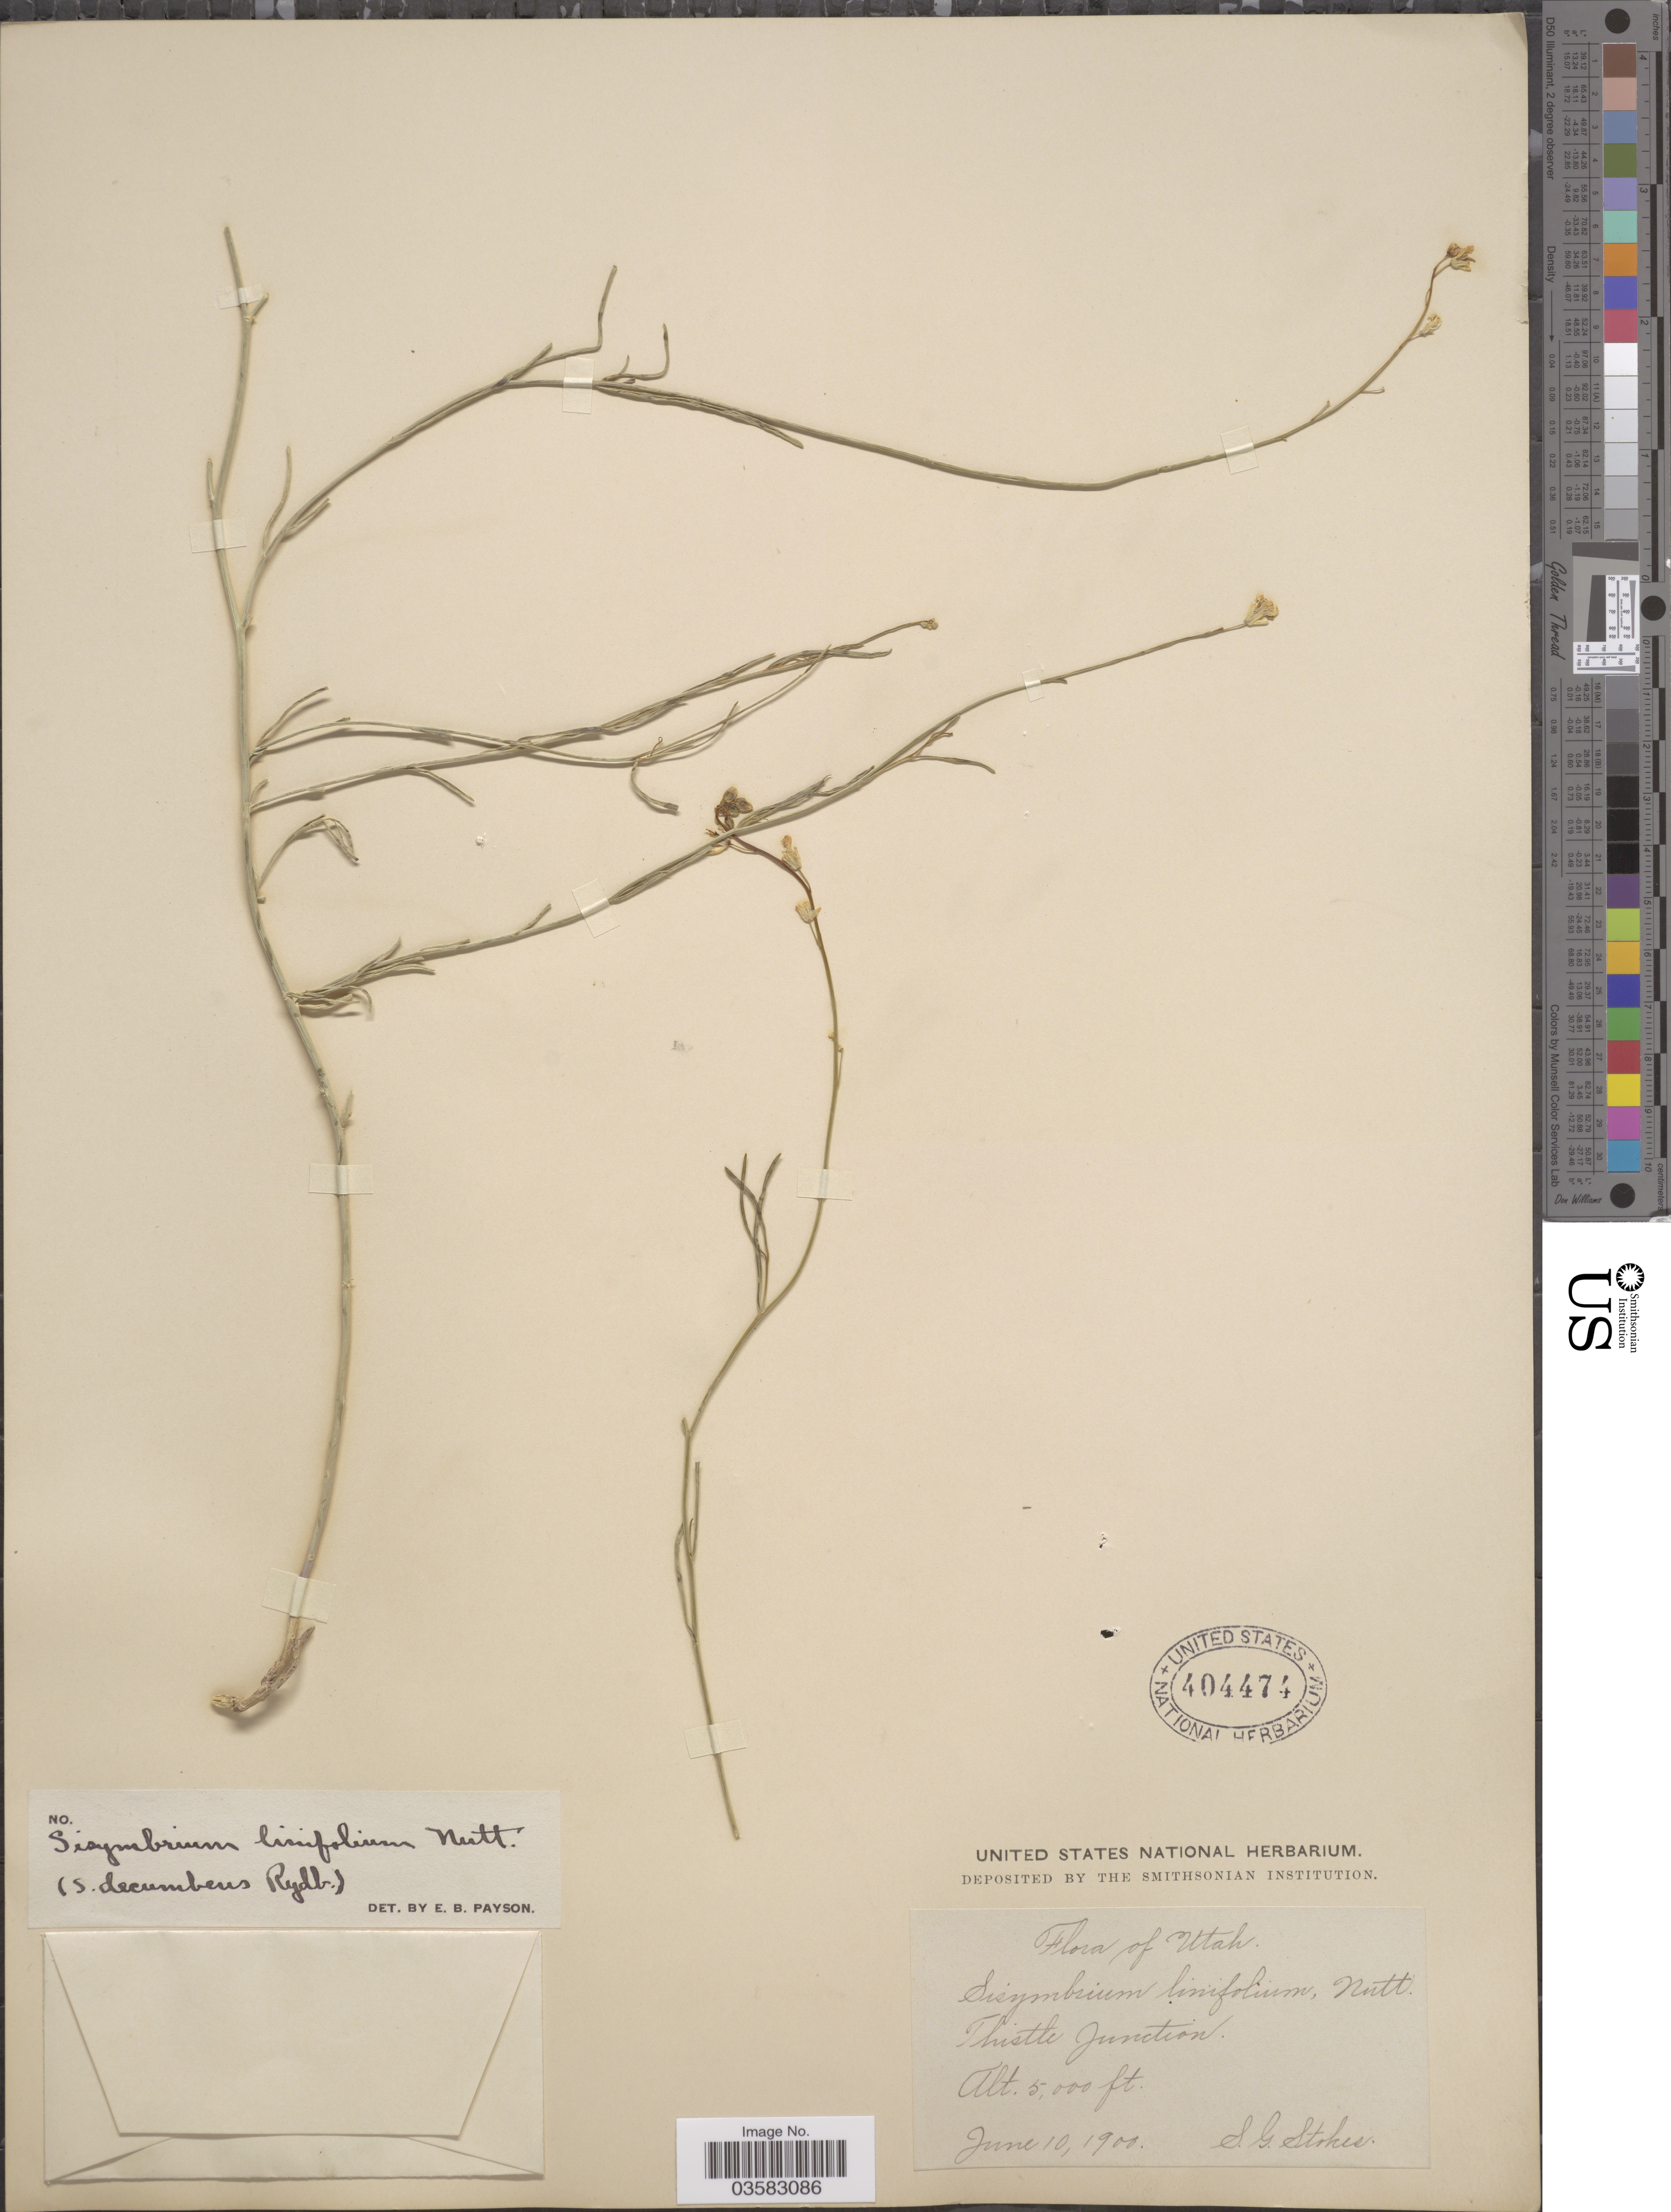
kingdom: Plantae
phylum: Tracheophyta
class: Magnoliopsida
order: Brassicales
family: Brassicaceae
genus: Sisymbrium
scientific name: Sisymbrium linifolium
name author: (Nutt.) Nutt. ex Torr. & A. Gray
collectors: S. G. Stokes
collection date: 1900-06-10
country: United States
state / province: Utah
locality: Thistle Junction.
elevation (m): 1524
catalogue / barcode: US 404474